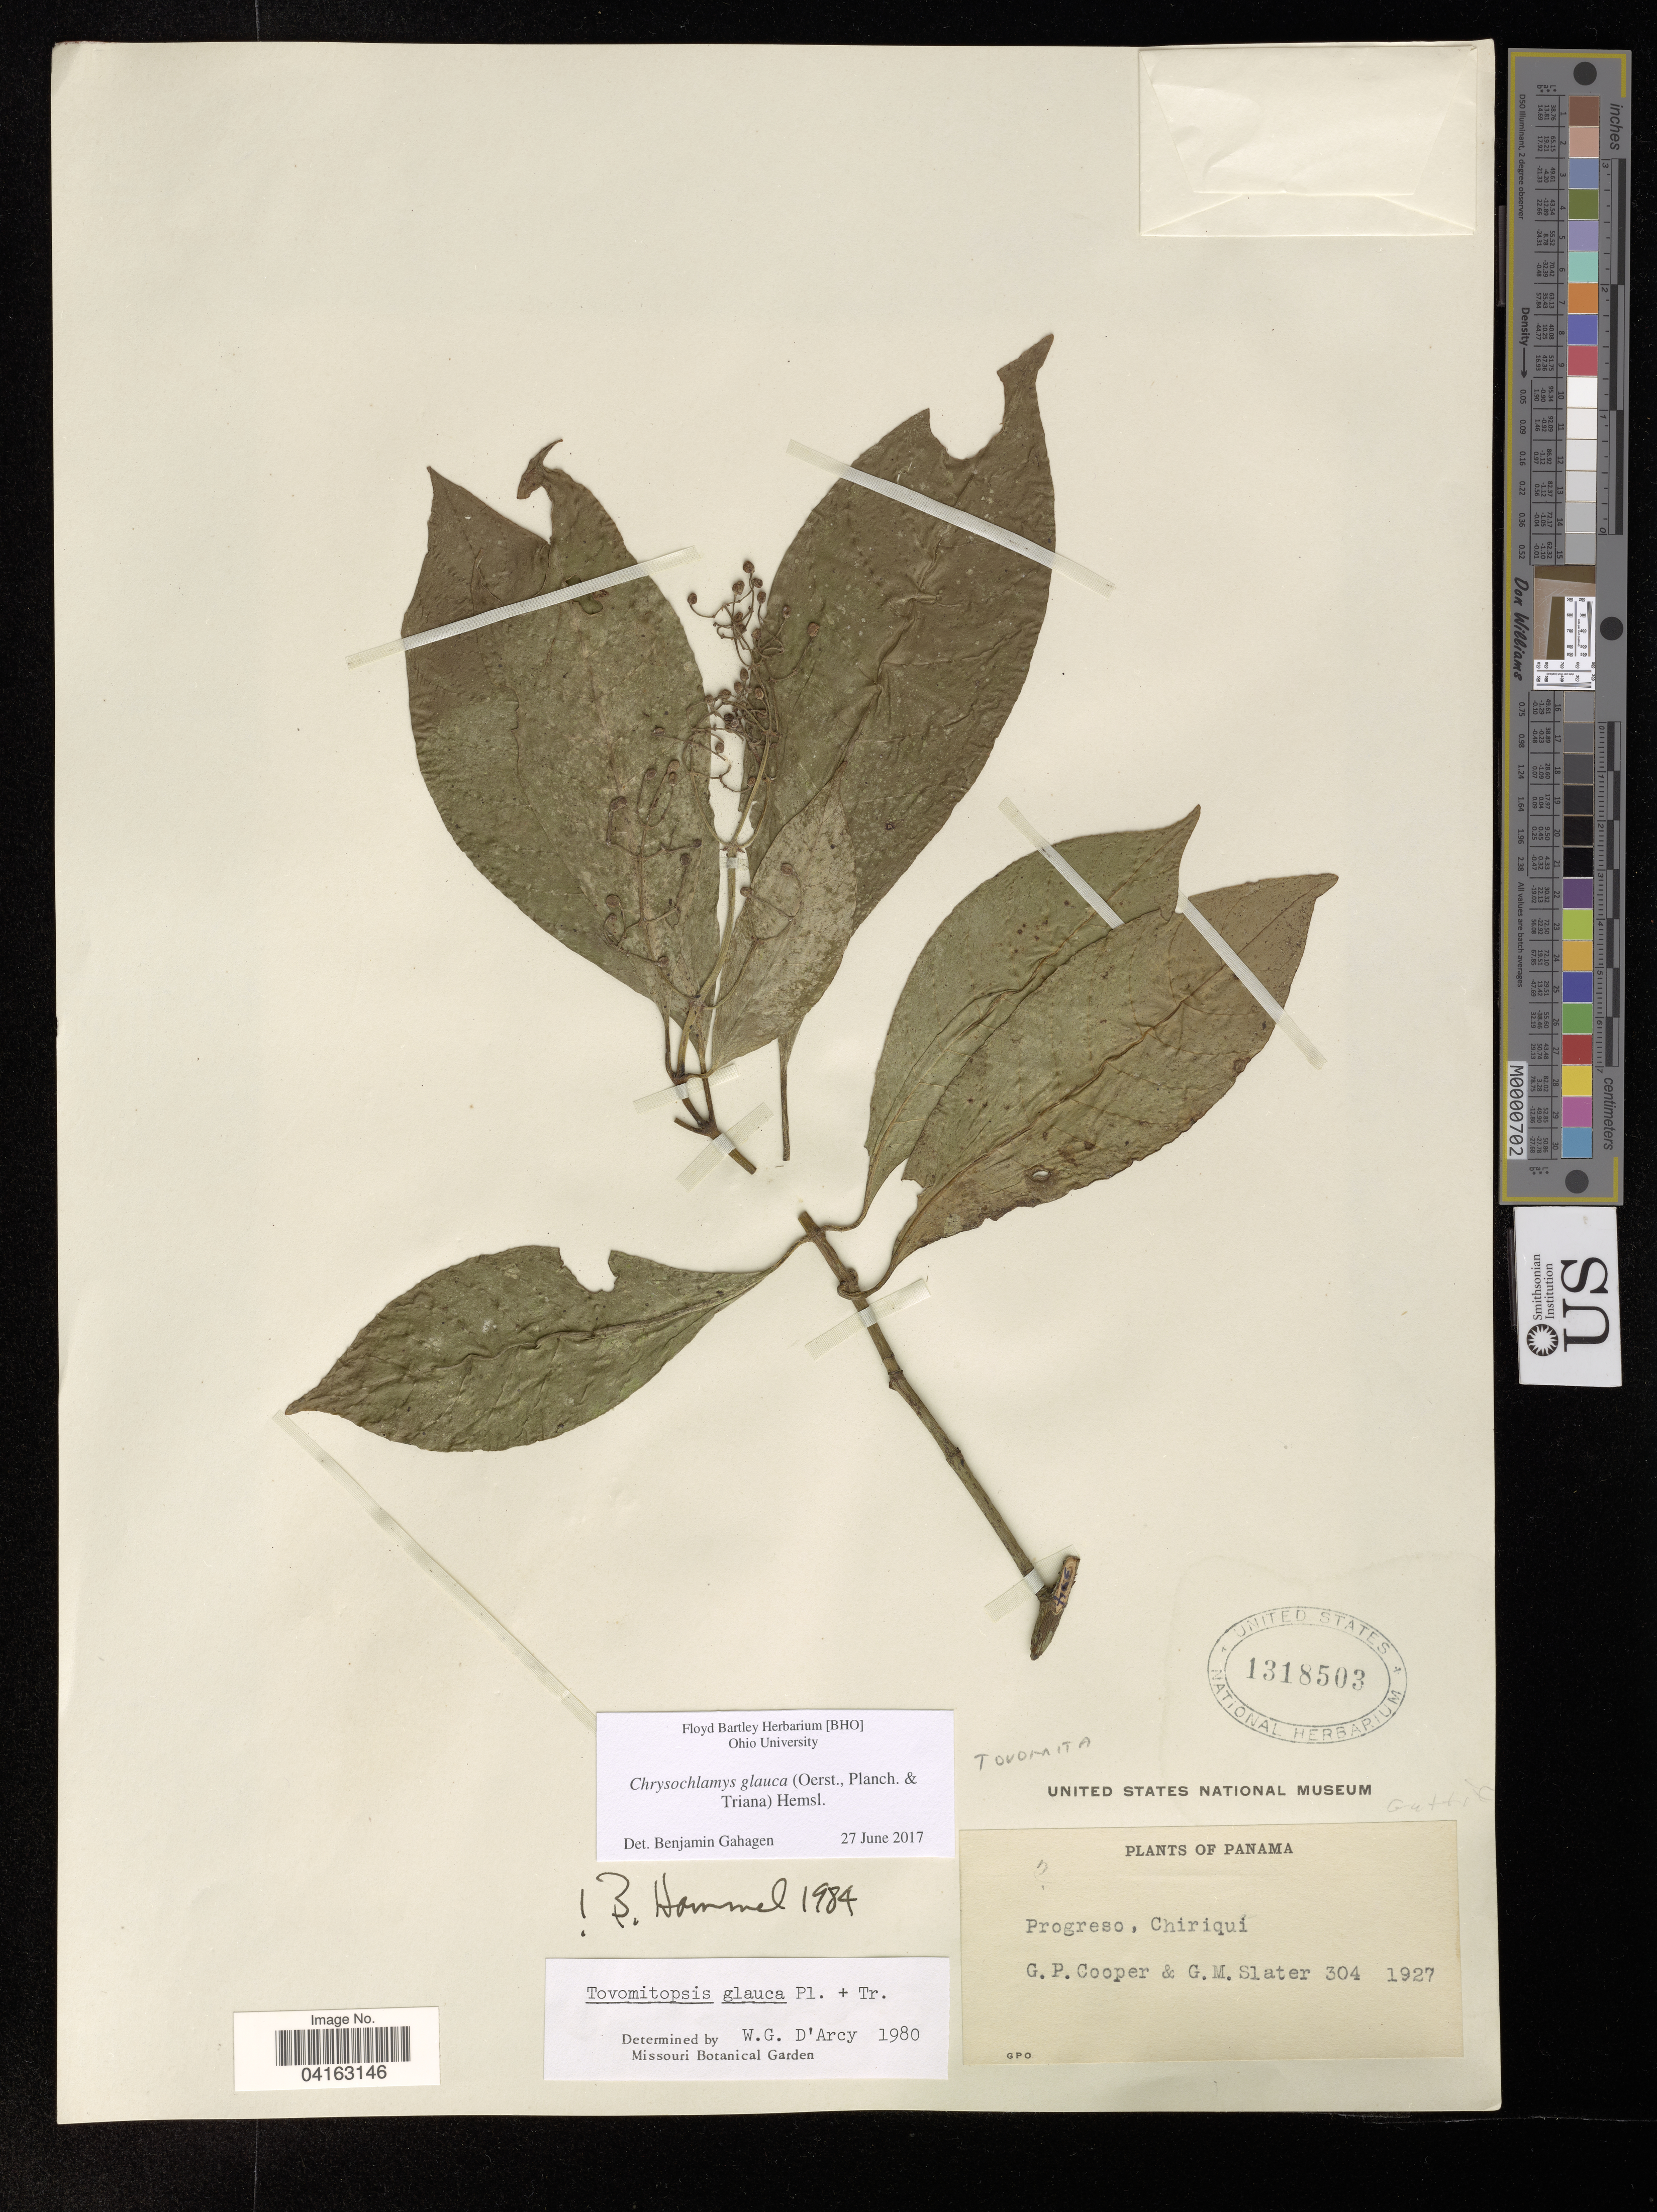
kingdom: Plantae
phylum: Tracheophyta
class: Magnoliopsida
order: Malpighiales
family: Clusiaceae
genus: Chrysochlamys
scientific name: Chrysochlamys glauca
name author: (Oerst. ex Planch. & Triana) Hemsl.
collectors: L. Proctor Cooper & G. Slater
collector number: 304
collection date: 1927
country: Panama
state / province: Chiriqui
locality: Progreso.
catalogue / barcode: US 1318503